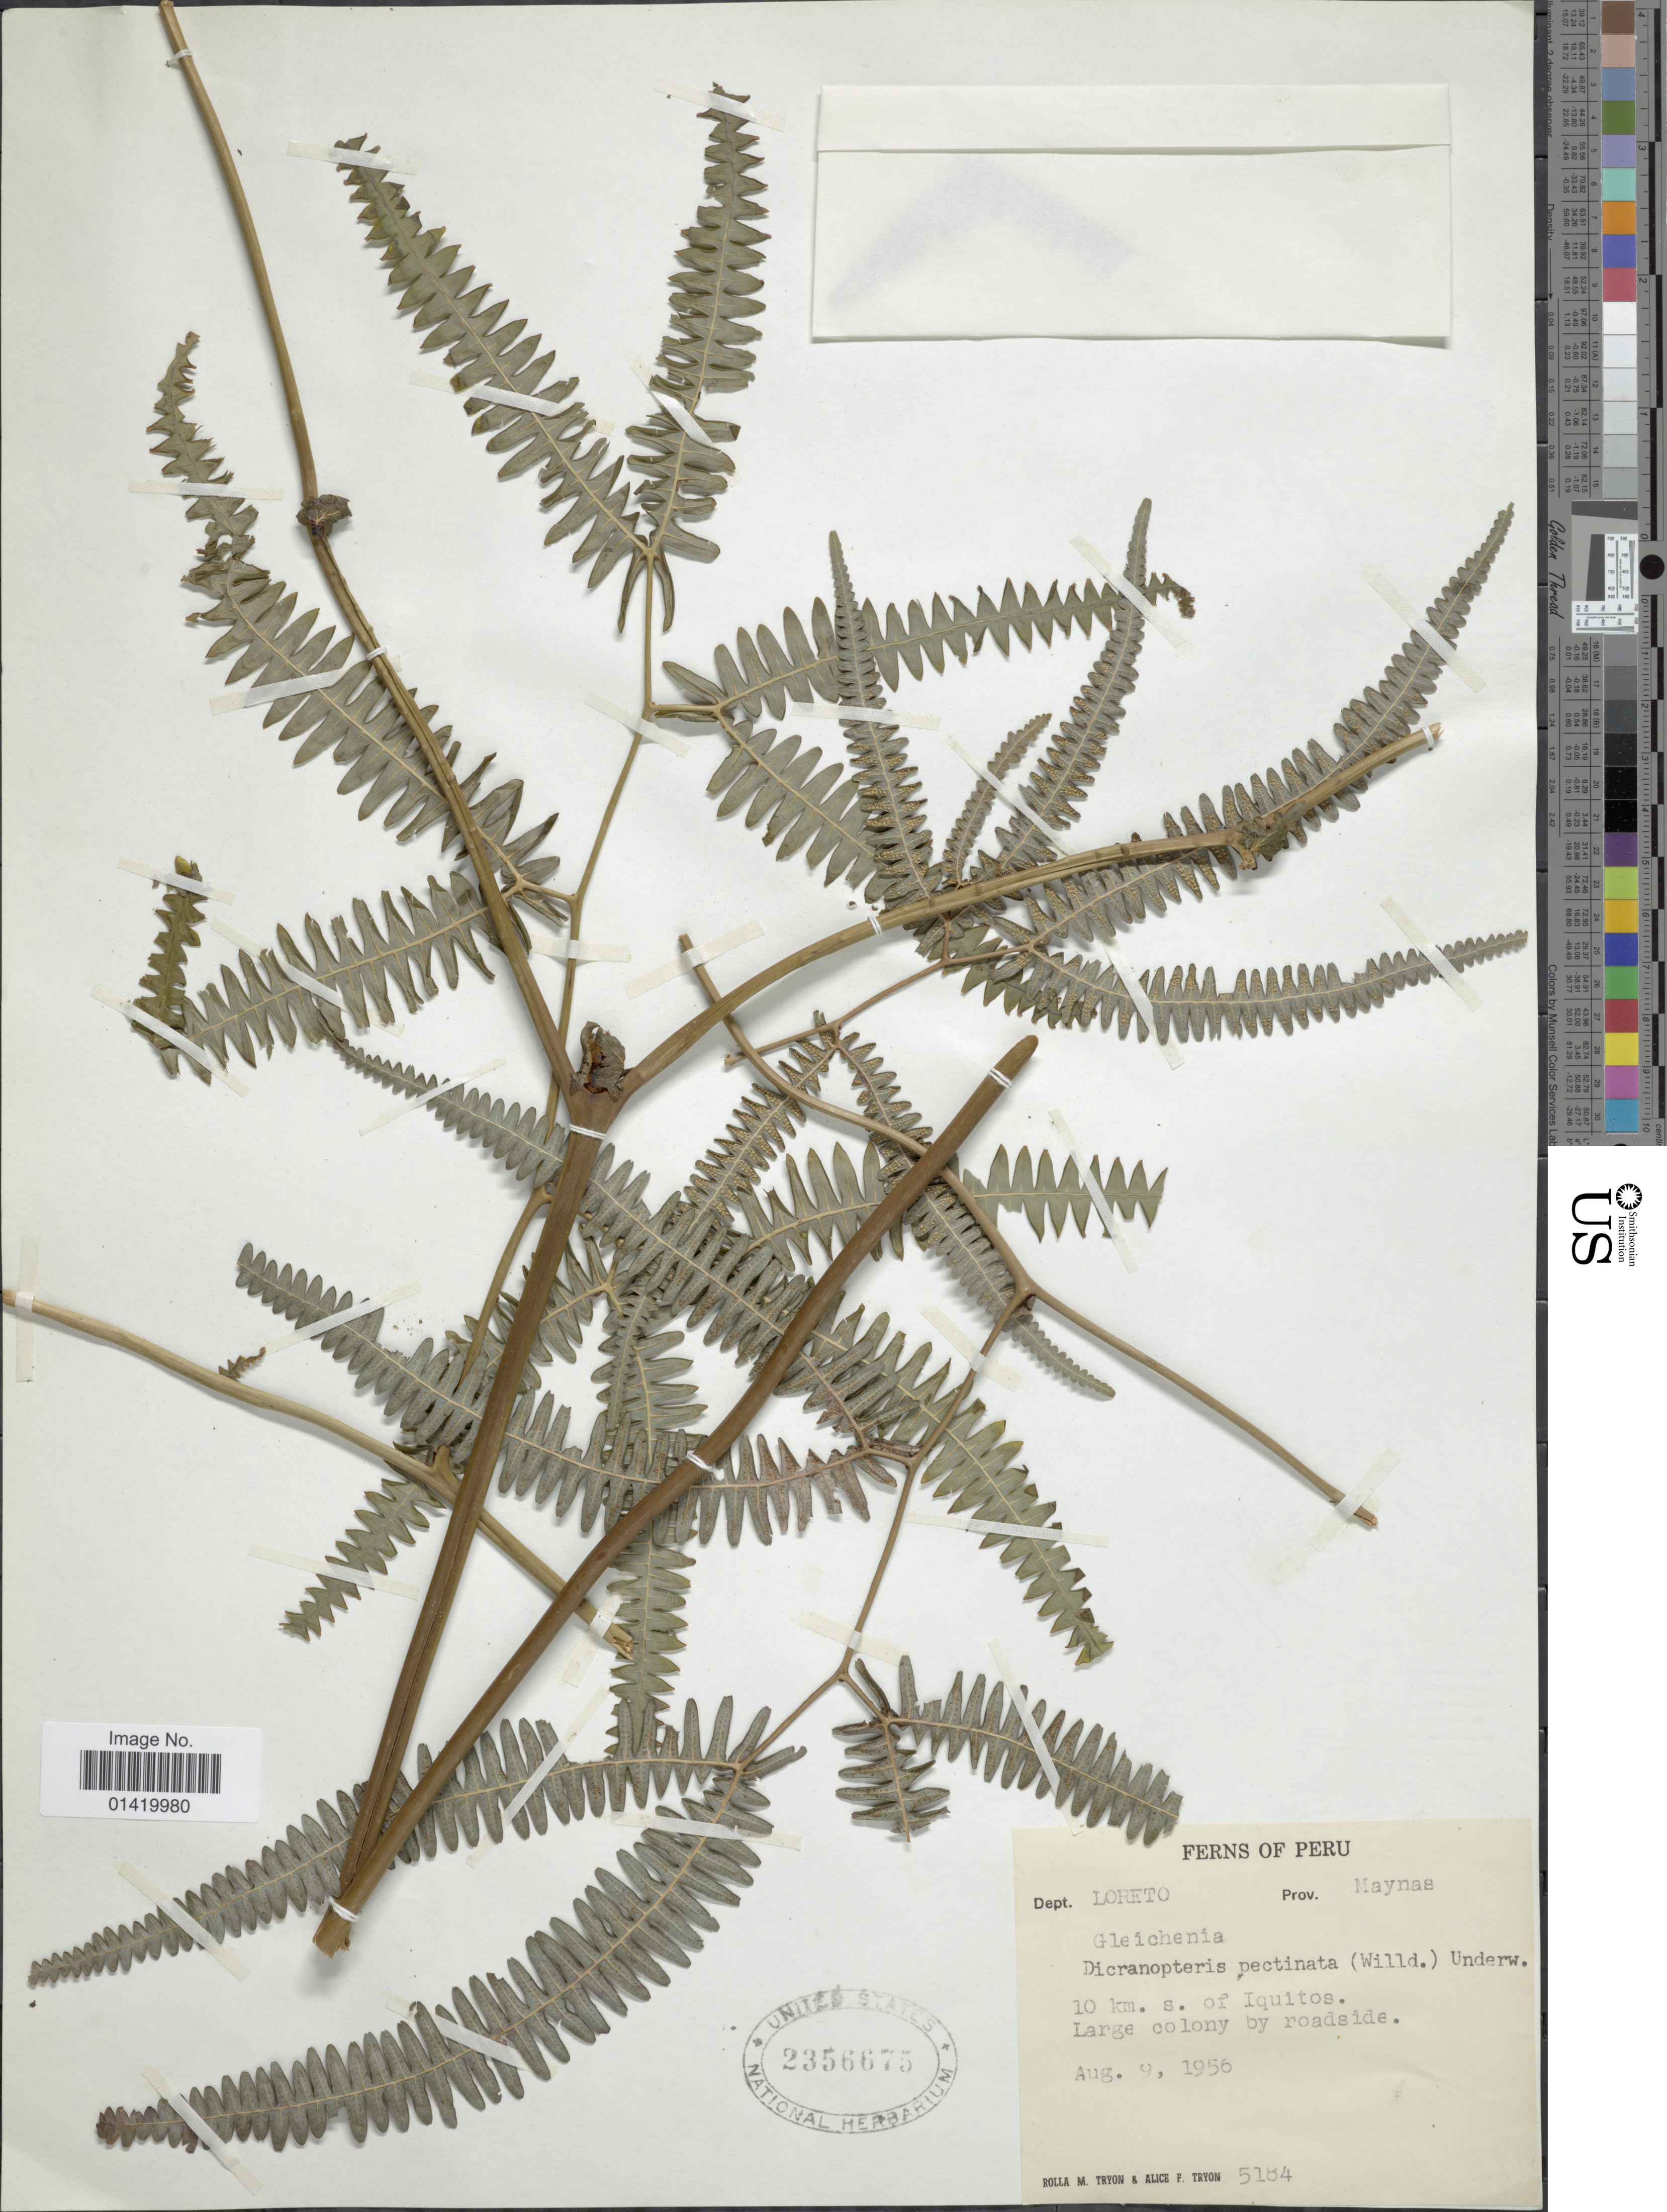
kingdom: Plantae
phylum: Tracheophyta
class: Polypodiopsida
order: Gleicheniales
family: Gleicheniaceae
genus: Gleichenella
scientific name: Gleichenella pectinata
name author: (Willd.) Ching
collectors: R. M. Tryon & A. F. Tryon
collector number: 5184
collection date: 1956-08-09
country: Peru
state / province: Loreto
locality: Dept. Loreto, prov. Maynas, 10 km s. of Iquitos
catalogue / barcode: US 2356675